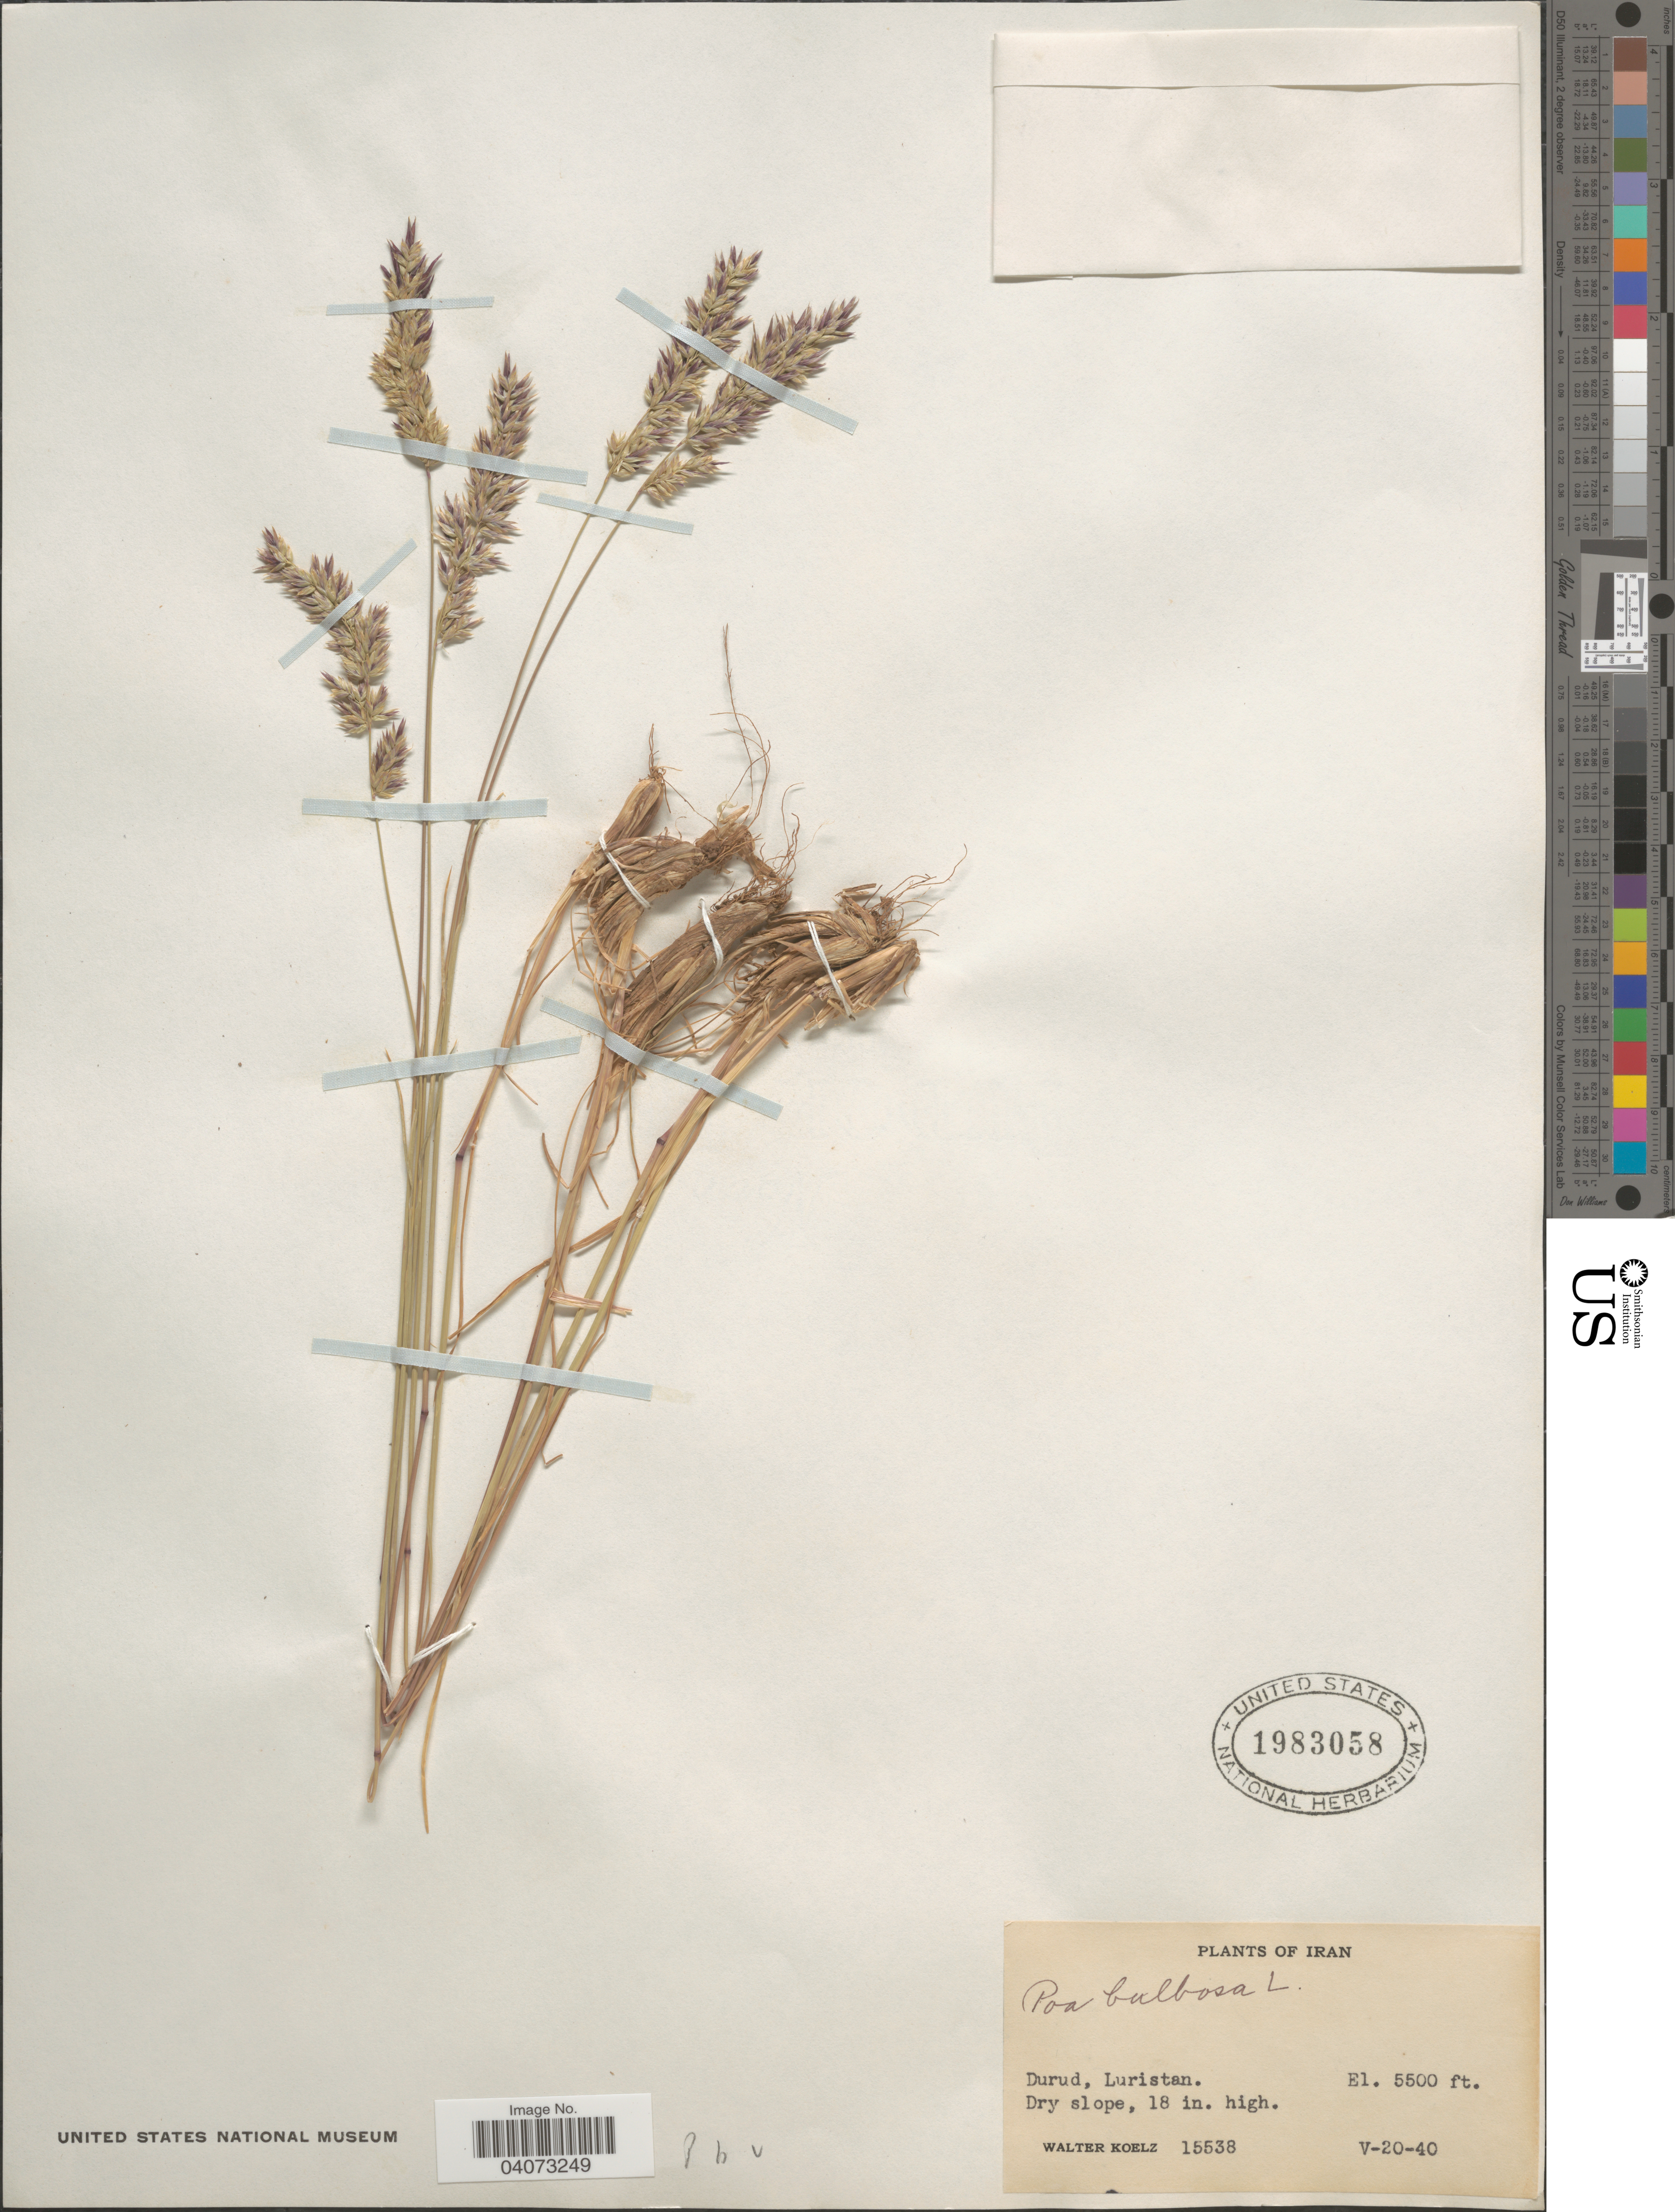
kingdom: Plantae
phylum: Tracheophyta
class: Liliopsida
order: Poales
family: Poaceae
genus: Poa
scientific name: Poa sinaica subsp. reuteriana var. prolifera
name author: Soreng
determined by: Soreng, Robert J., Research Associate (BOT), Smithsonian Institution - National Museum of Natural History (UNITED STATES)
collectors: W. N. Koelz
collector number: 15538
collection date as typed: Transcribed d/m/y: 20/5/40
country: Iran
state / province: Lorestan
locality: Durud, Luristan.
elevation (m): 1676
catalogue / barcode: US 1983058